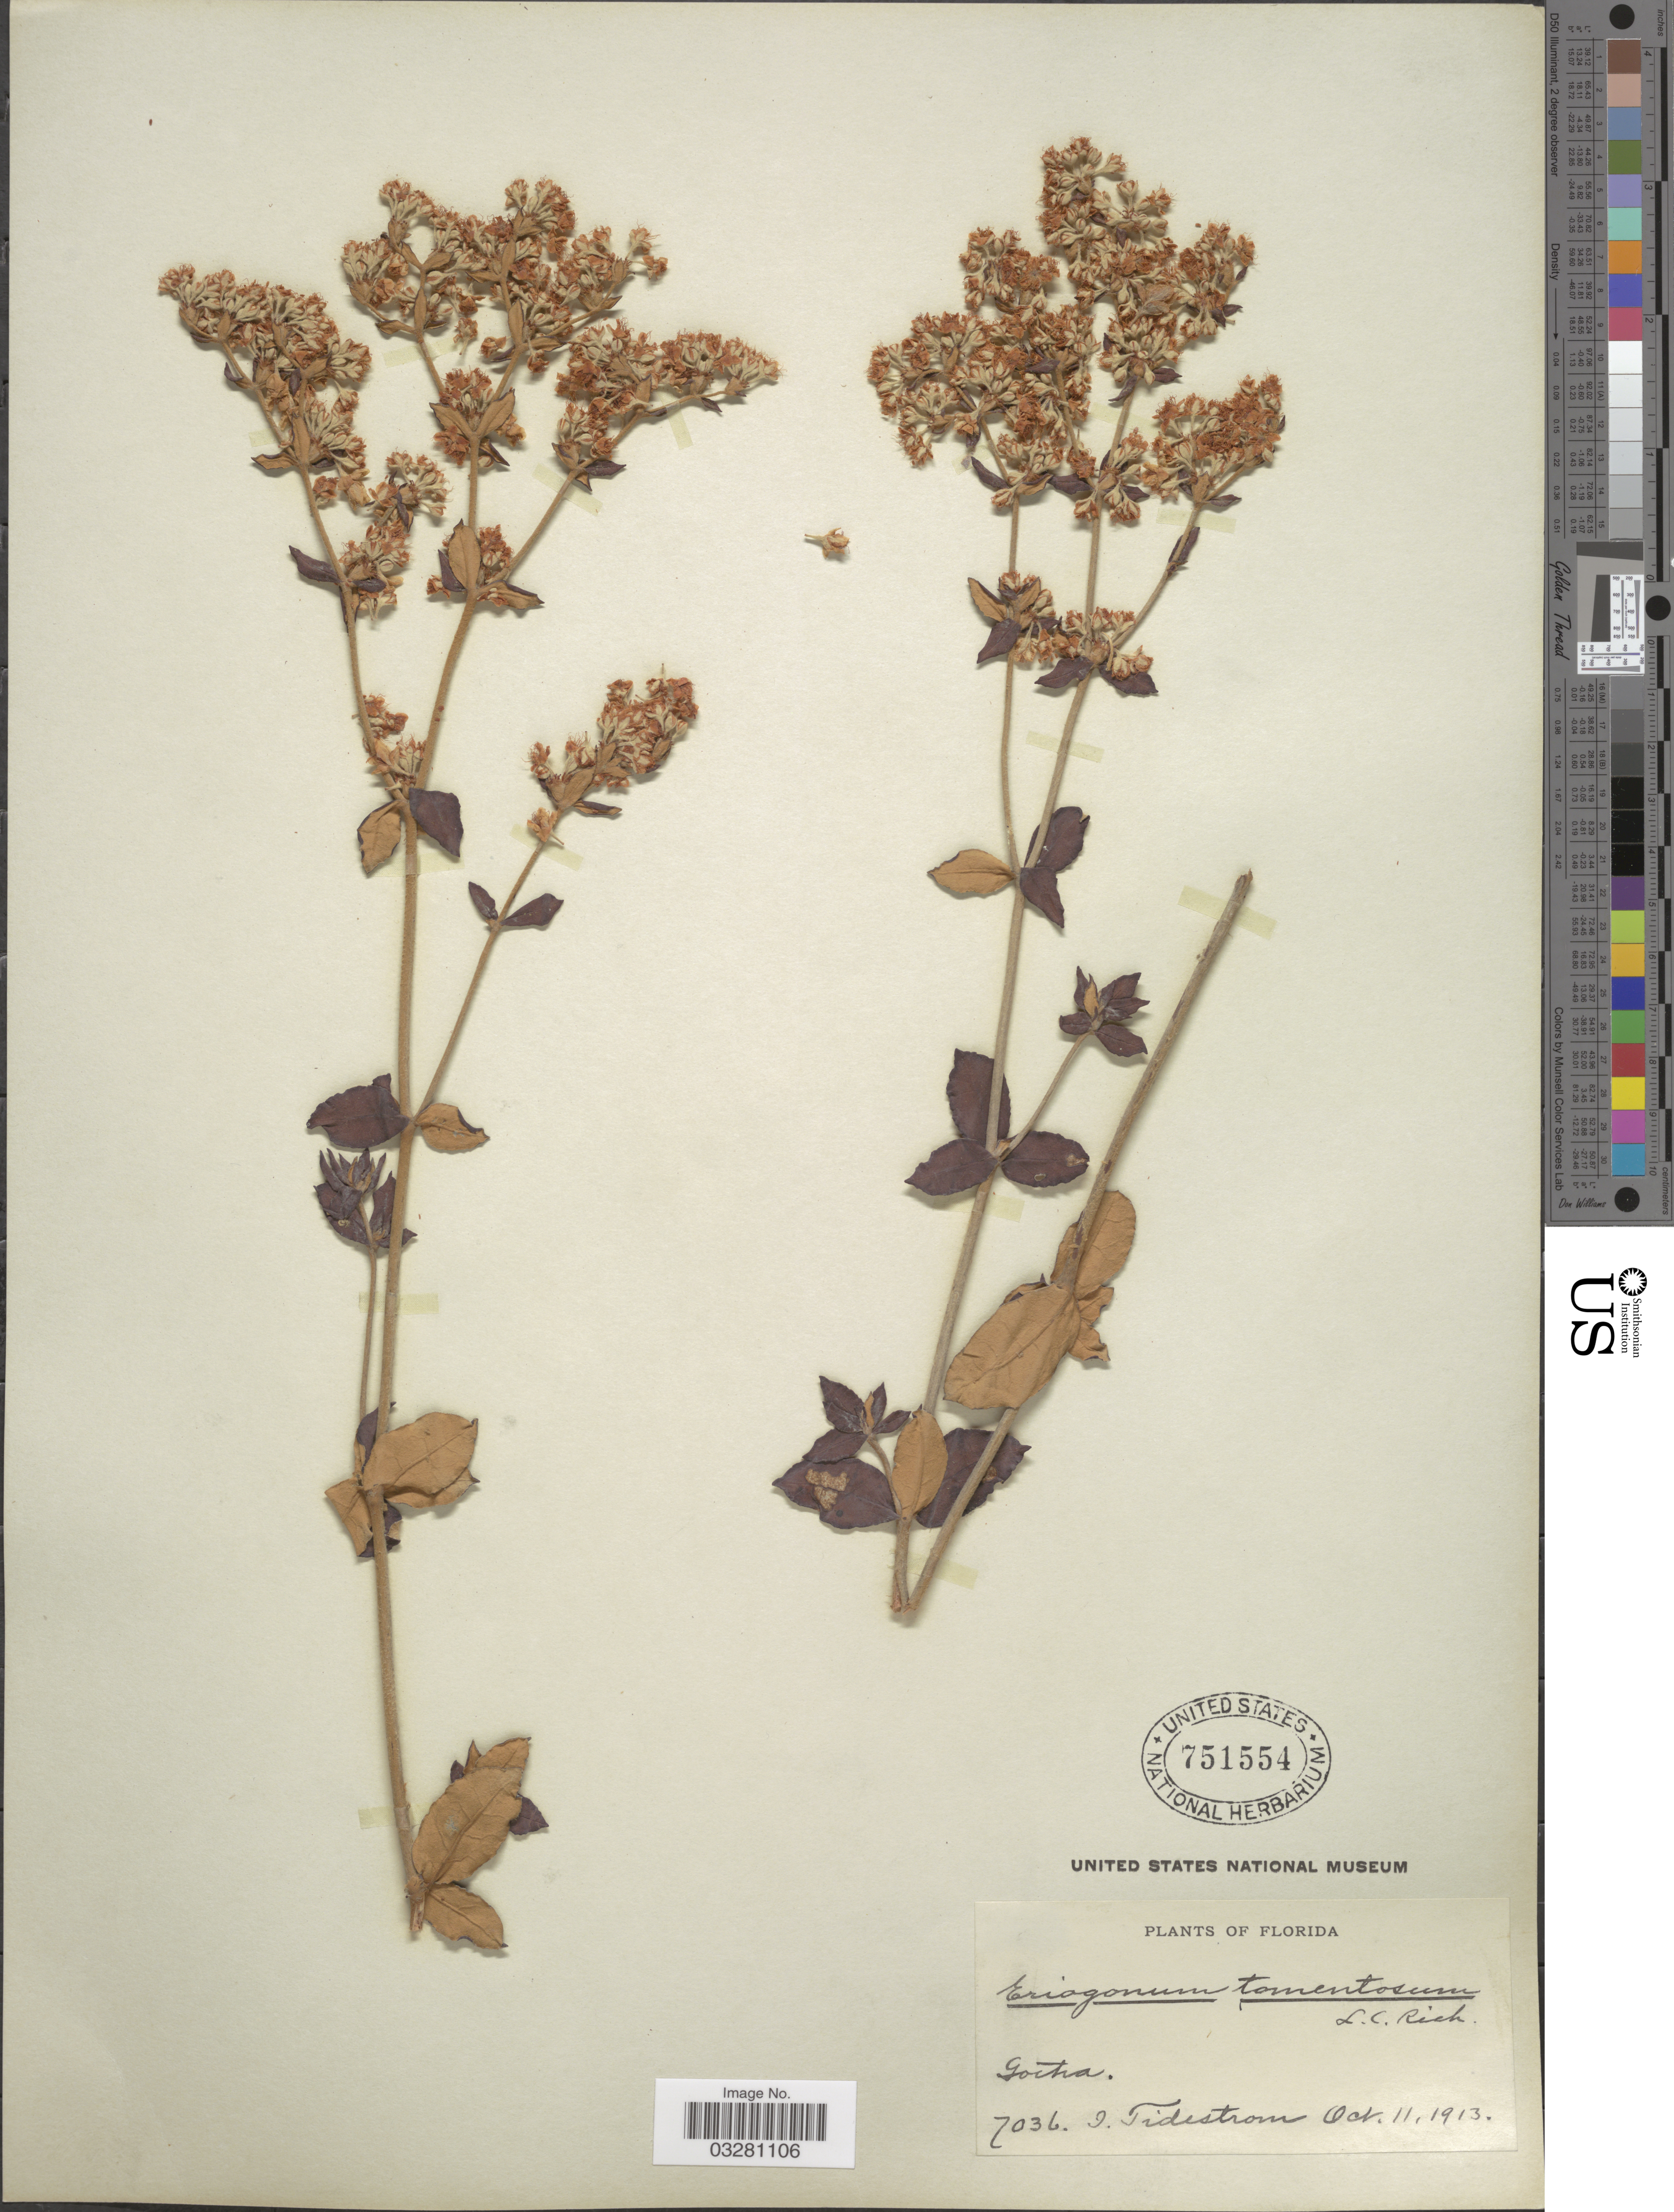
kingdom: Plantae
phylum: Tracheophyta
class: Magnoliopsida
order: Caryophyllales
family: Polygonaceae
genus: Eriogonum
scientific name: Eriogonum tomentosum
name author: Michx.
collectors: I. F. Tidestrom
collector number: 7036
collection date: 1913-10-11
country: United States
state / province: Florida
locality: Gotha.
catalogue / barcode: US 751554